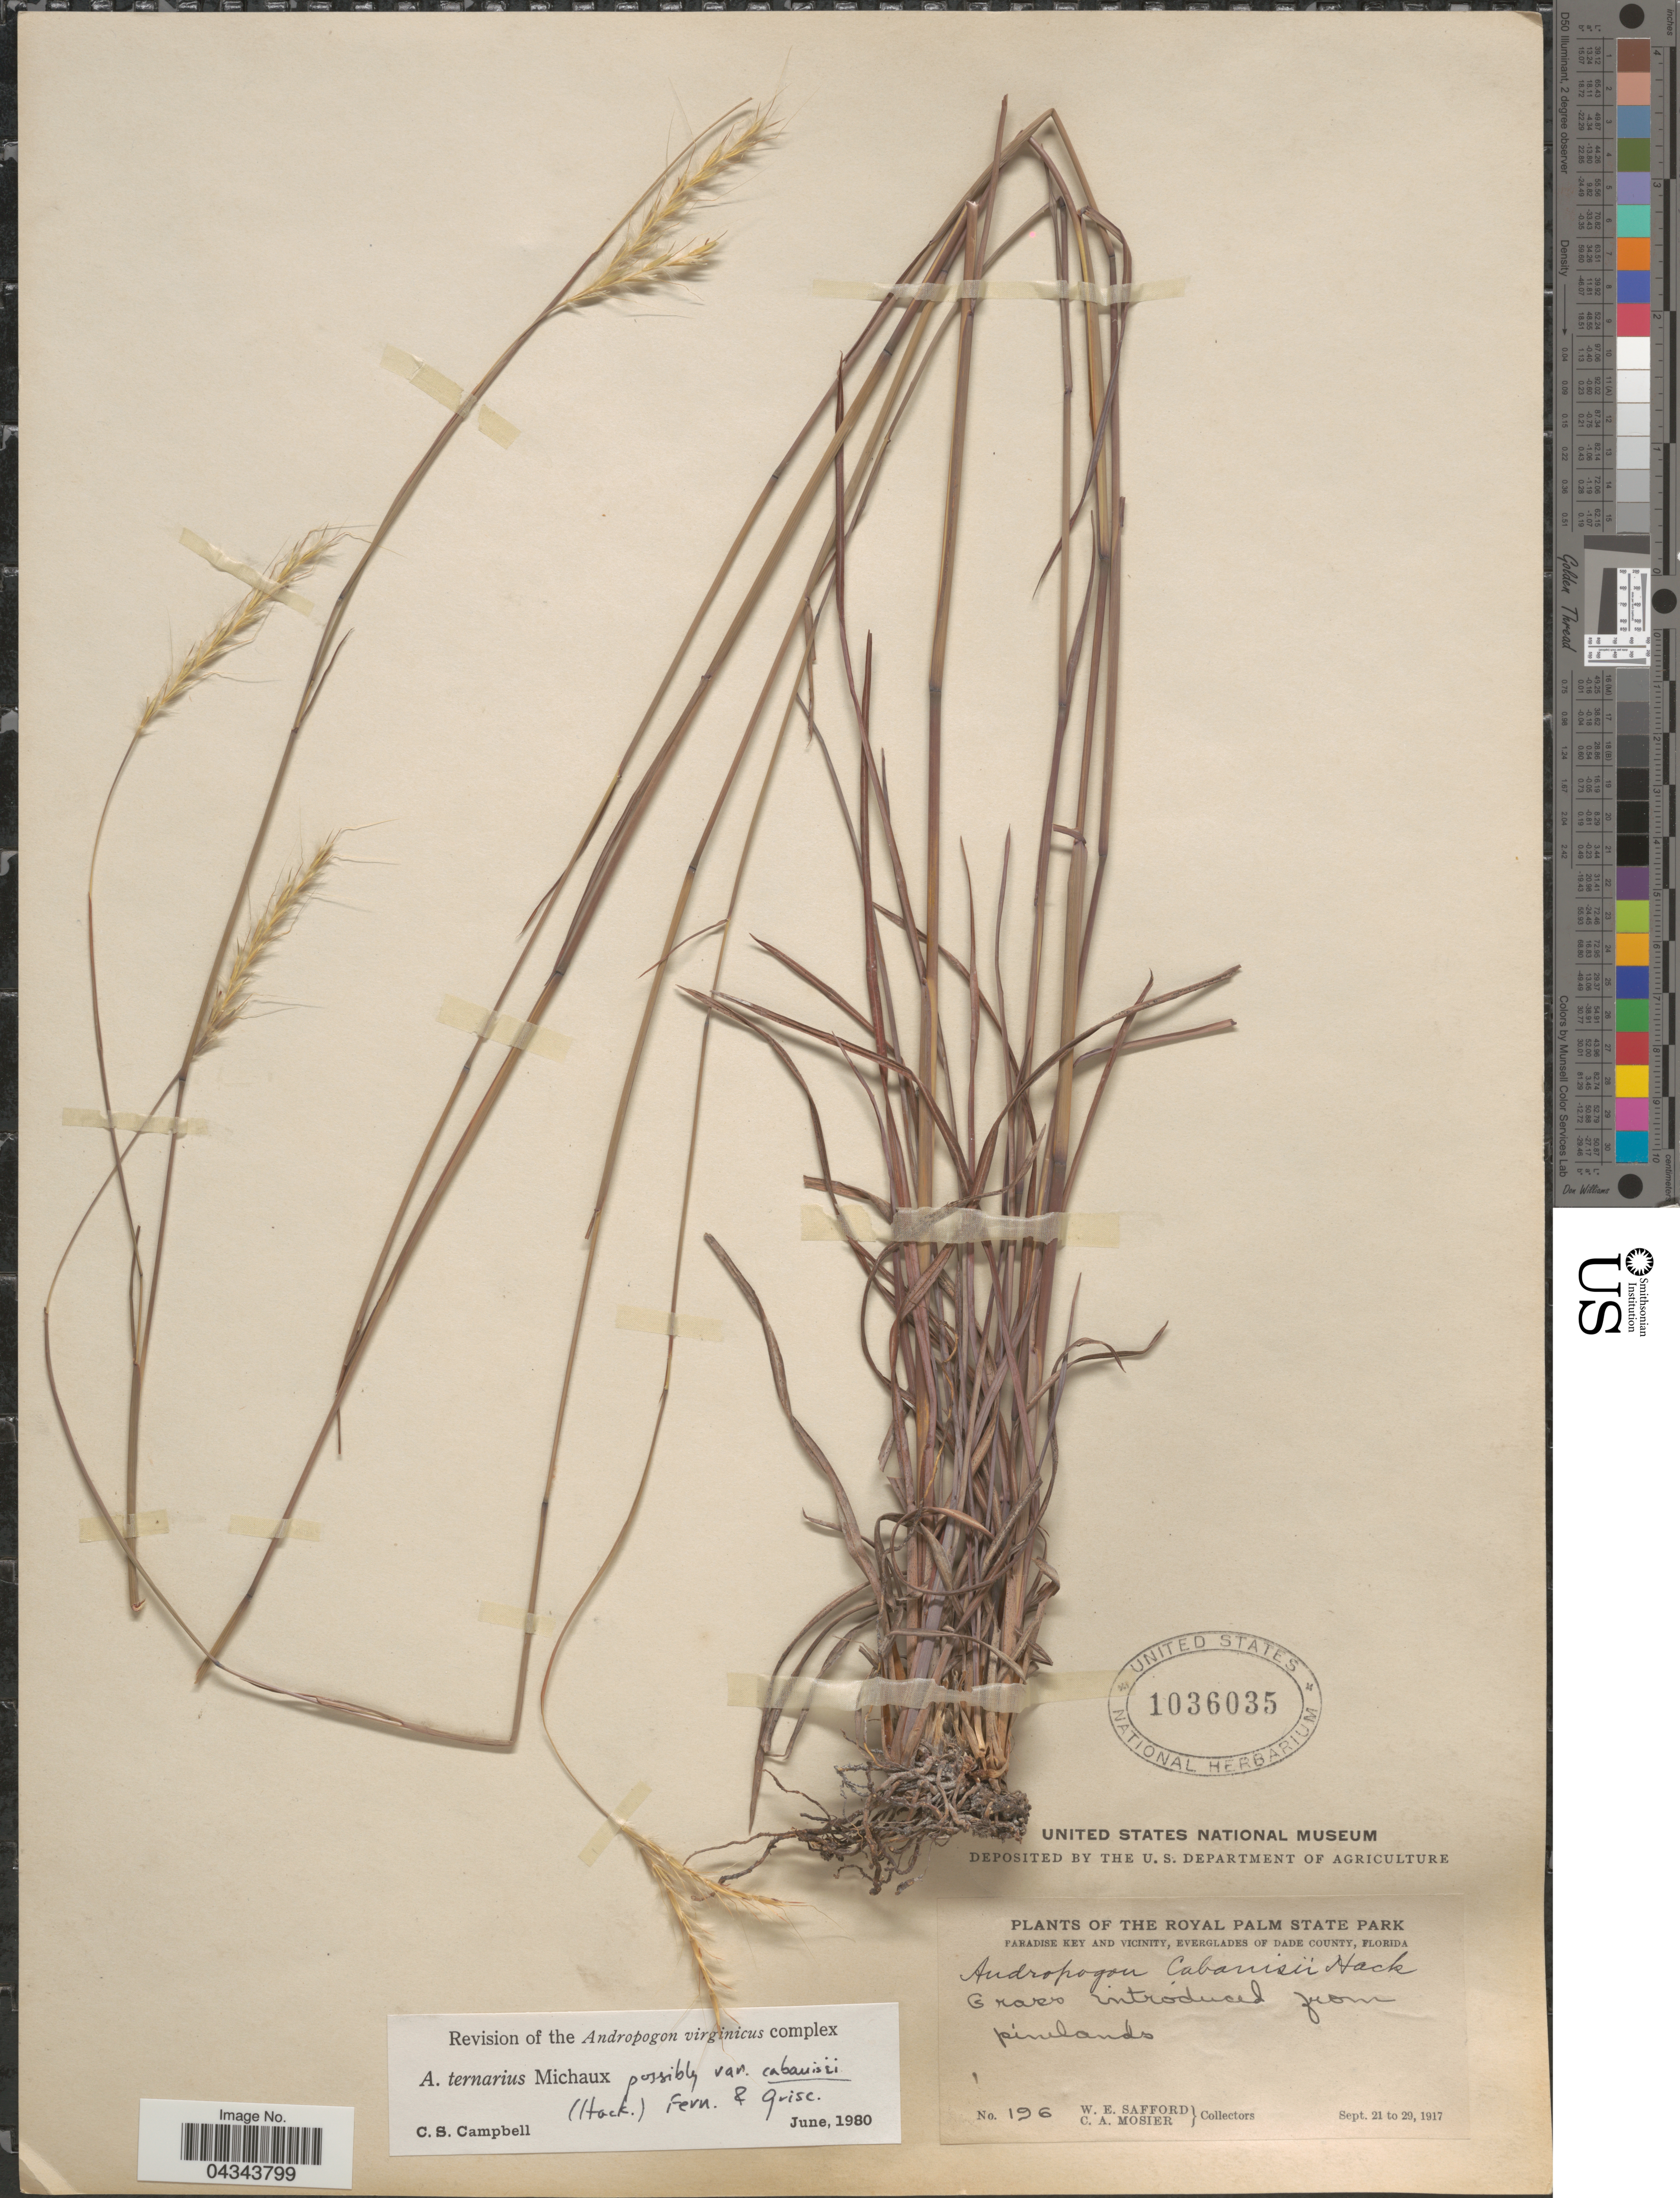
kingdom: Plantae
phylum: Tracheophyta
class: Liliopsida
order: Poales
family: Poaceae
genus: Andropogon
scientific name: Andropogon ternarius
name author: Michx.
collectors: W. E. Safford & C. A. Mosier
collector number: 196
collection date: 1917-09-21/1917-09-29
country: United States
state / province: Florida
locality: The Royal Palm State Park. Paradise Key and Vicinity, Everglades of Dade County.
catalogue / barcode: US 1036035